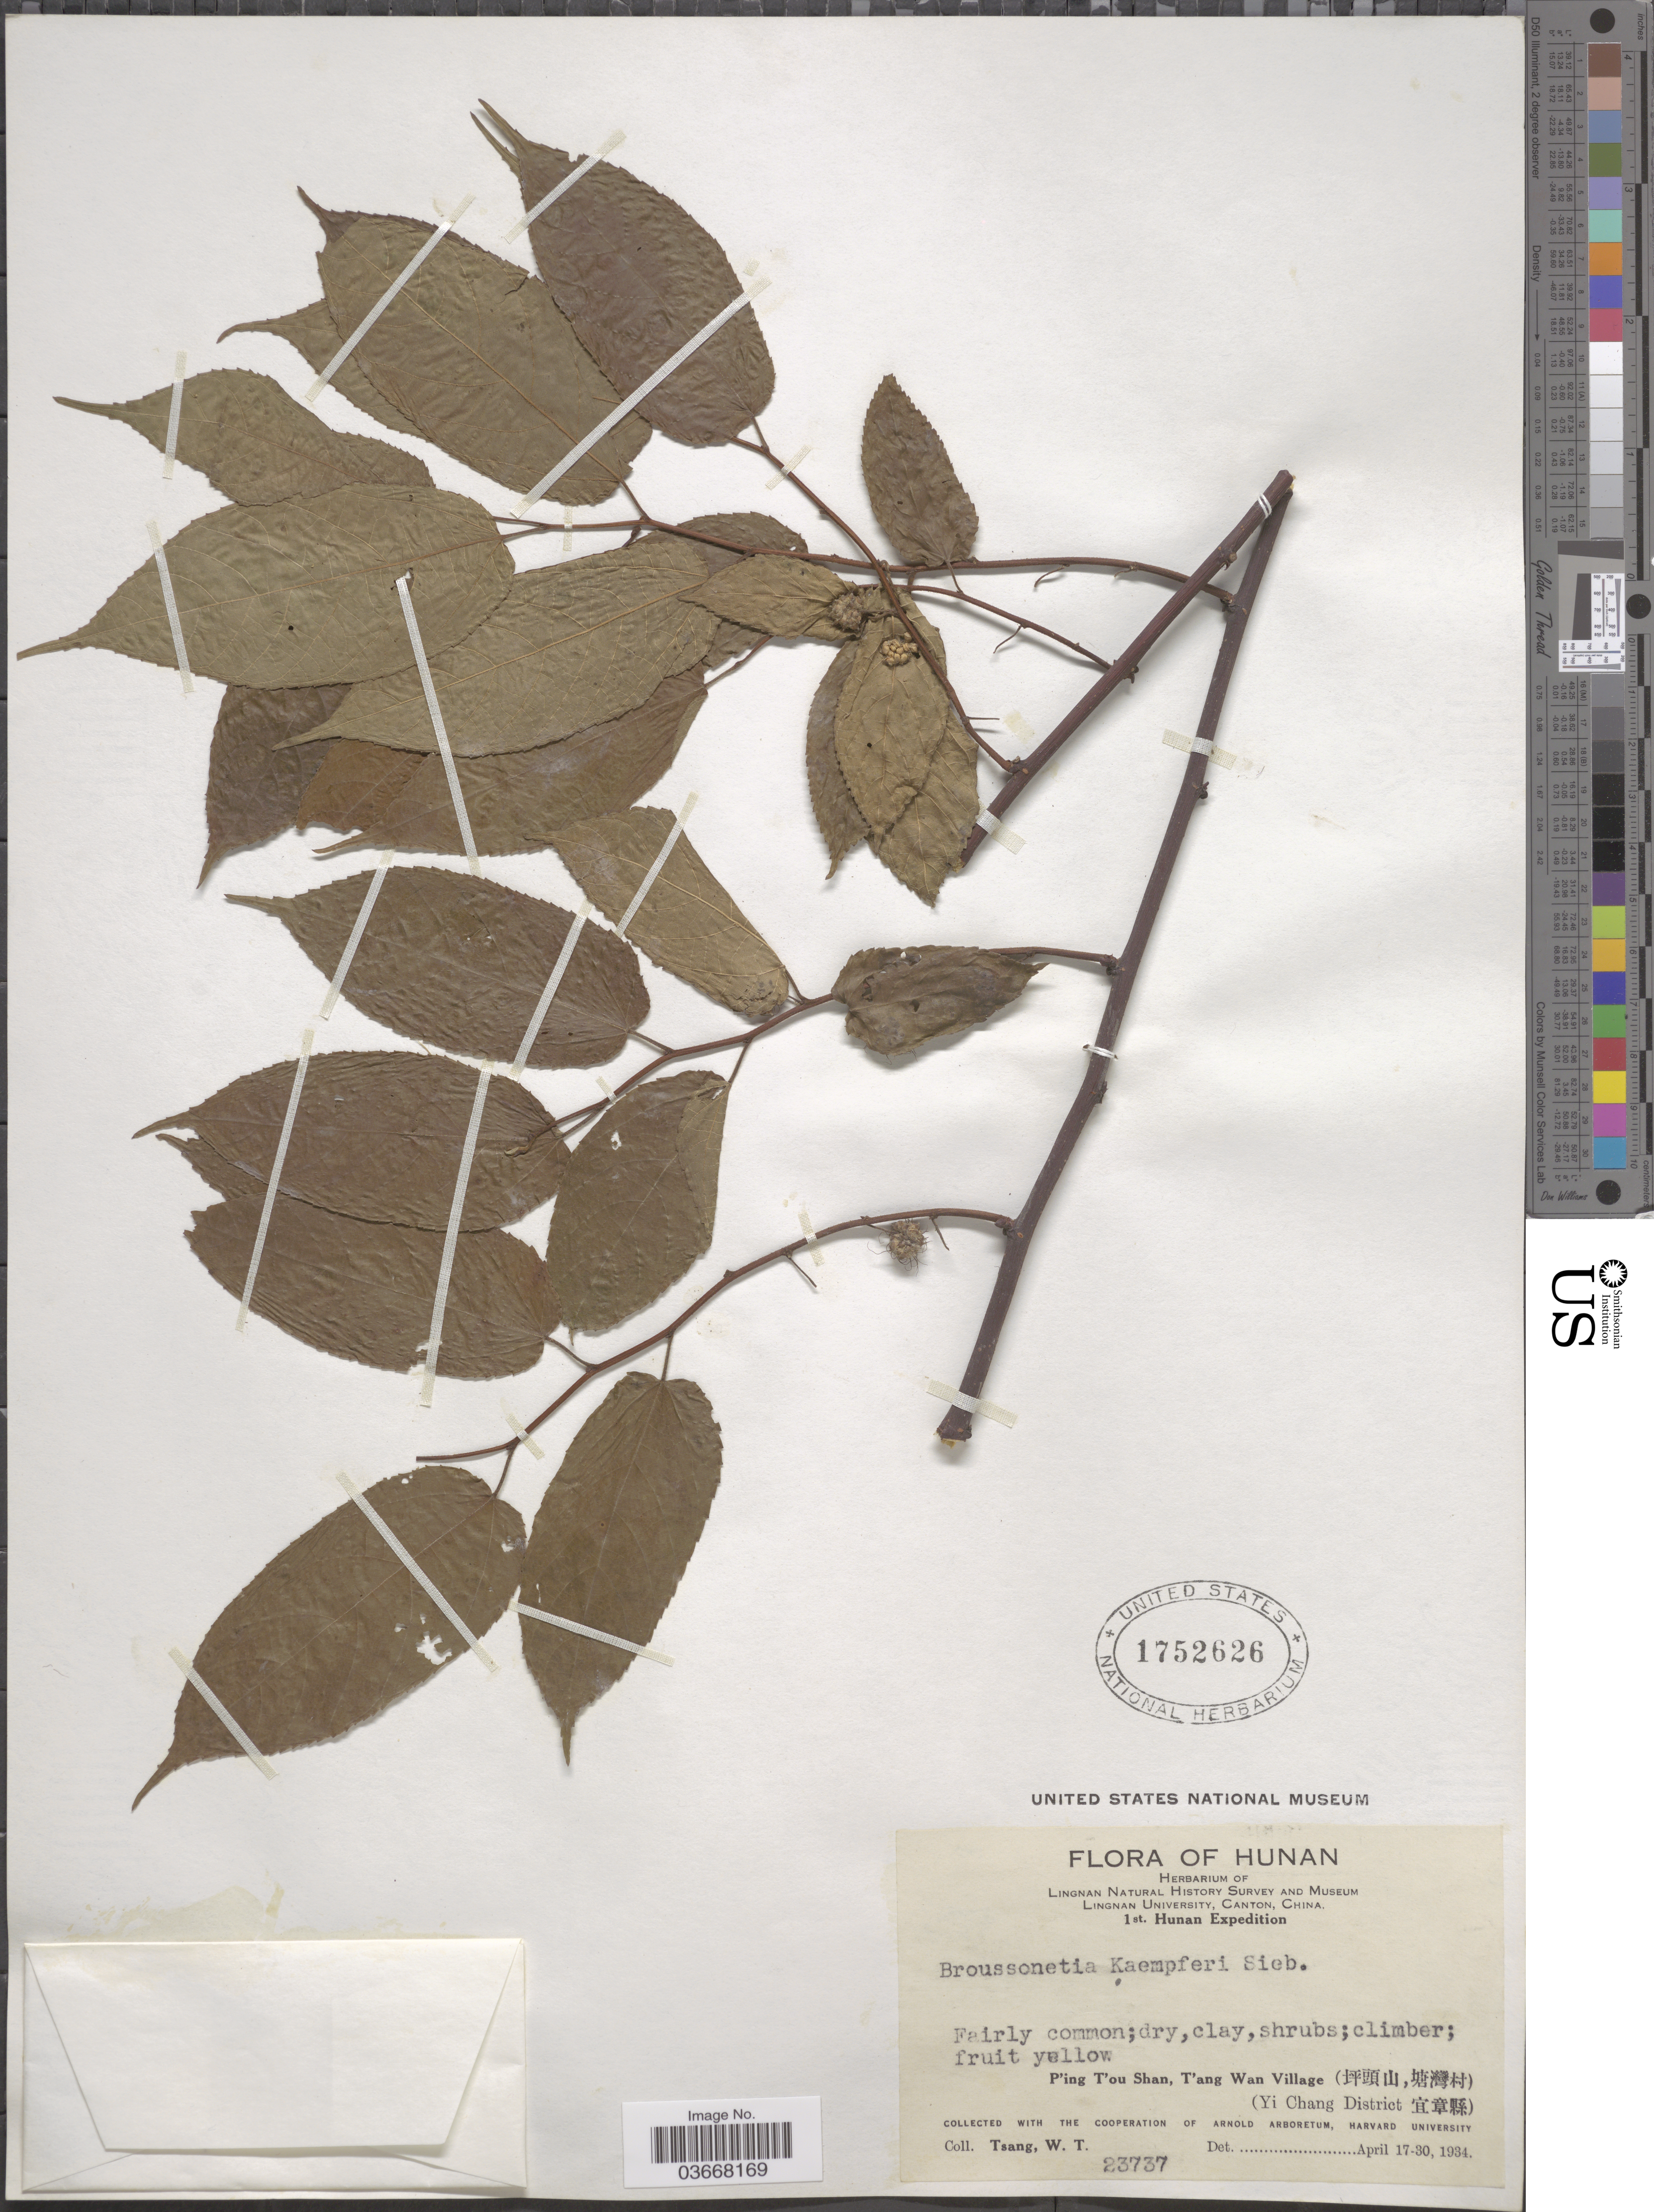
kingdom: Plantae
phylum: Tracheophyta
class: Magnoliopsida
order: Rosales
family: Moraceae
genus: Broussonetia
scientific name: Broussonetia kaempferi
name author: Siebold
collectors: W. T. Tsang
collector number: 23737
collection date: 1934-04-17/1934-04-30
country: China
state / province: Hunan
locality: P'ing T'ou Shan, T'ang Wan Village X (Yi Chang District X).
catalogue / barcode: US 1752626